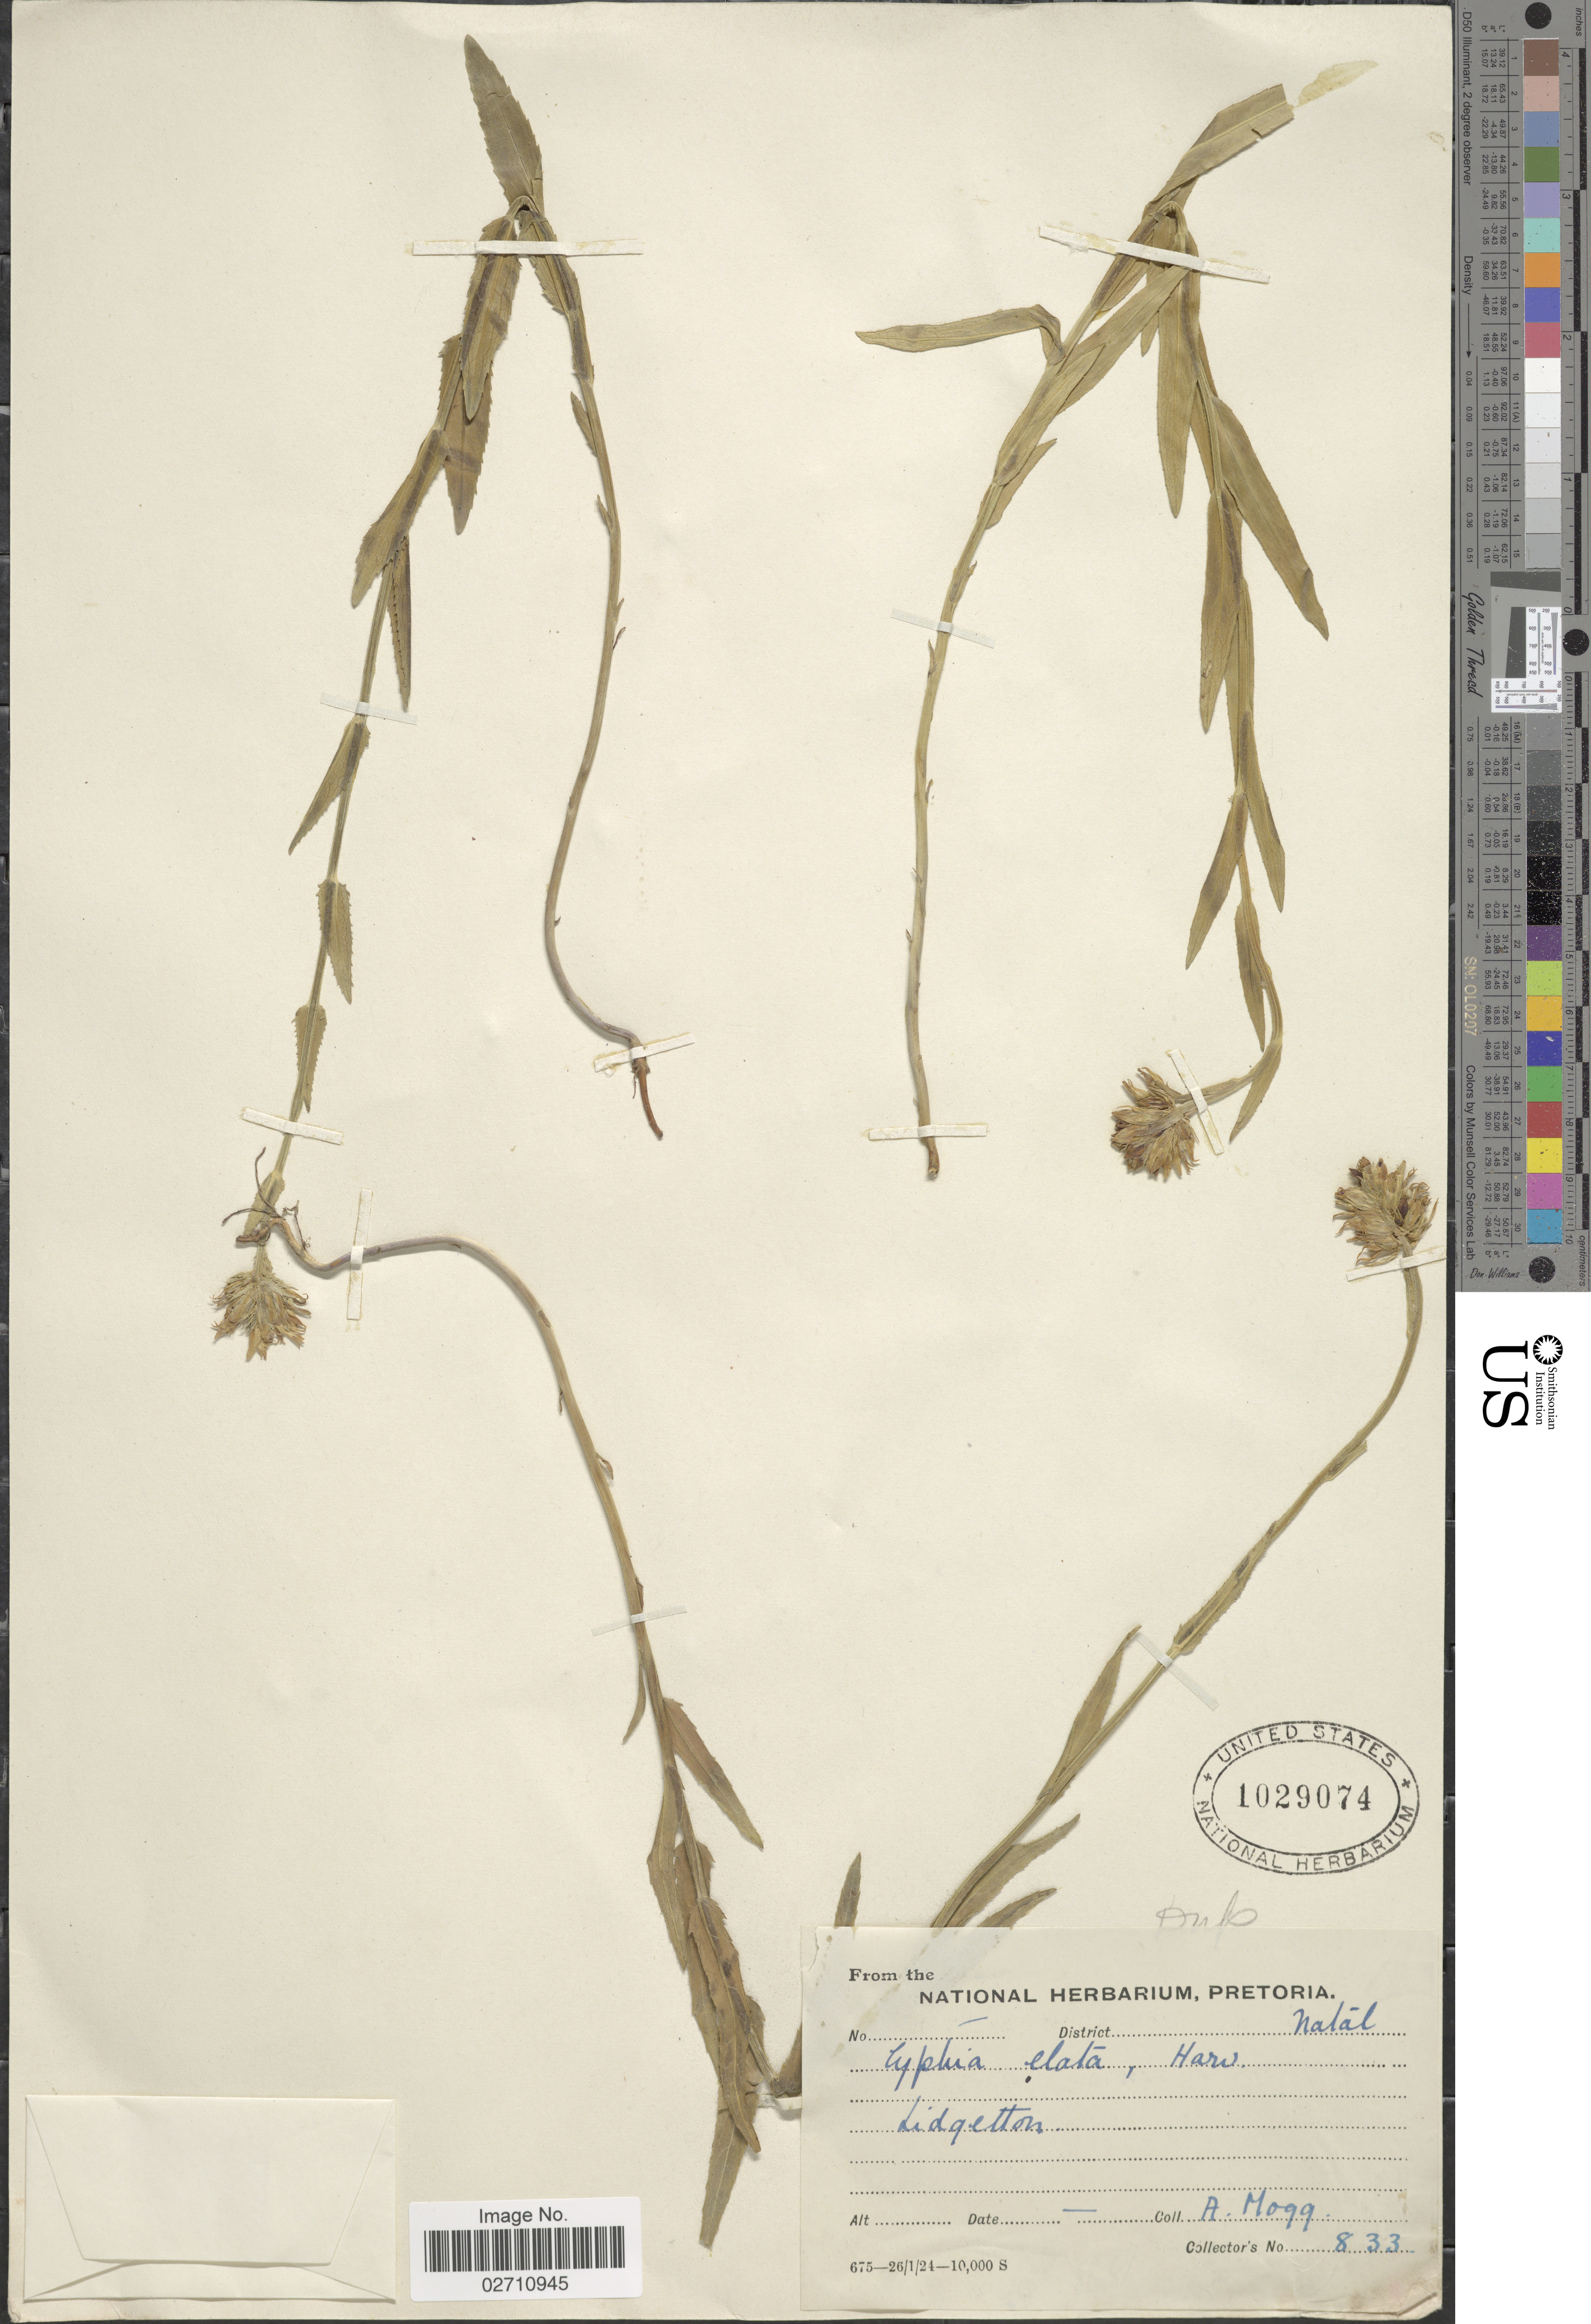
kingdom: Plantae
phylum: Tracheophyta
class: Magnoliopsida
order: Asterales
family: Campanulaceae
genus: Cyphia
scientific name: Cyphia elata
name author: Harv.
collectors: A. O. Mogg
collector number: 833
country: South Africa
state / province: KwaZulu-Natal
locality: District Natal, Lidgetton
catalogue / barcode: US 1029074